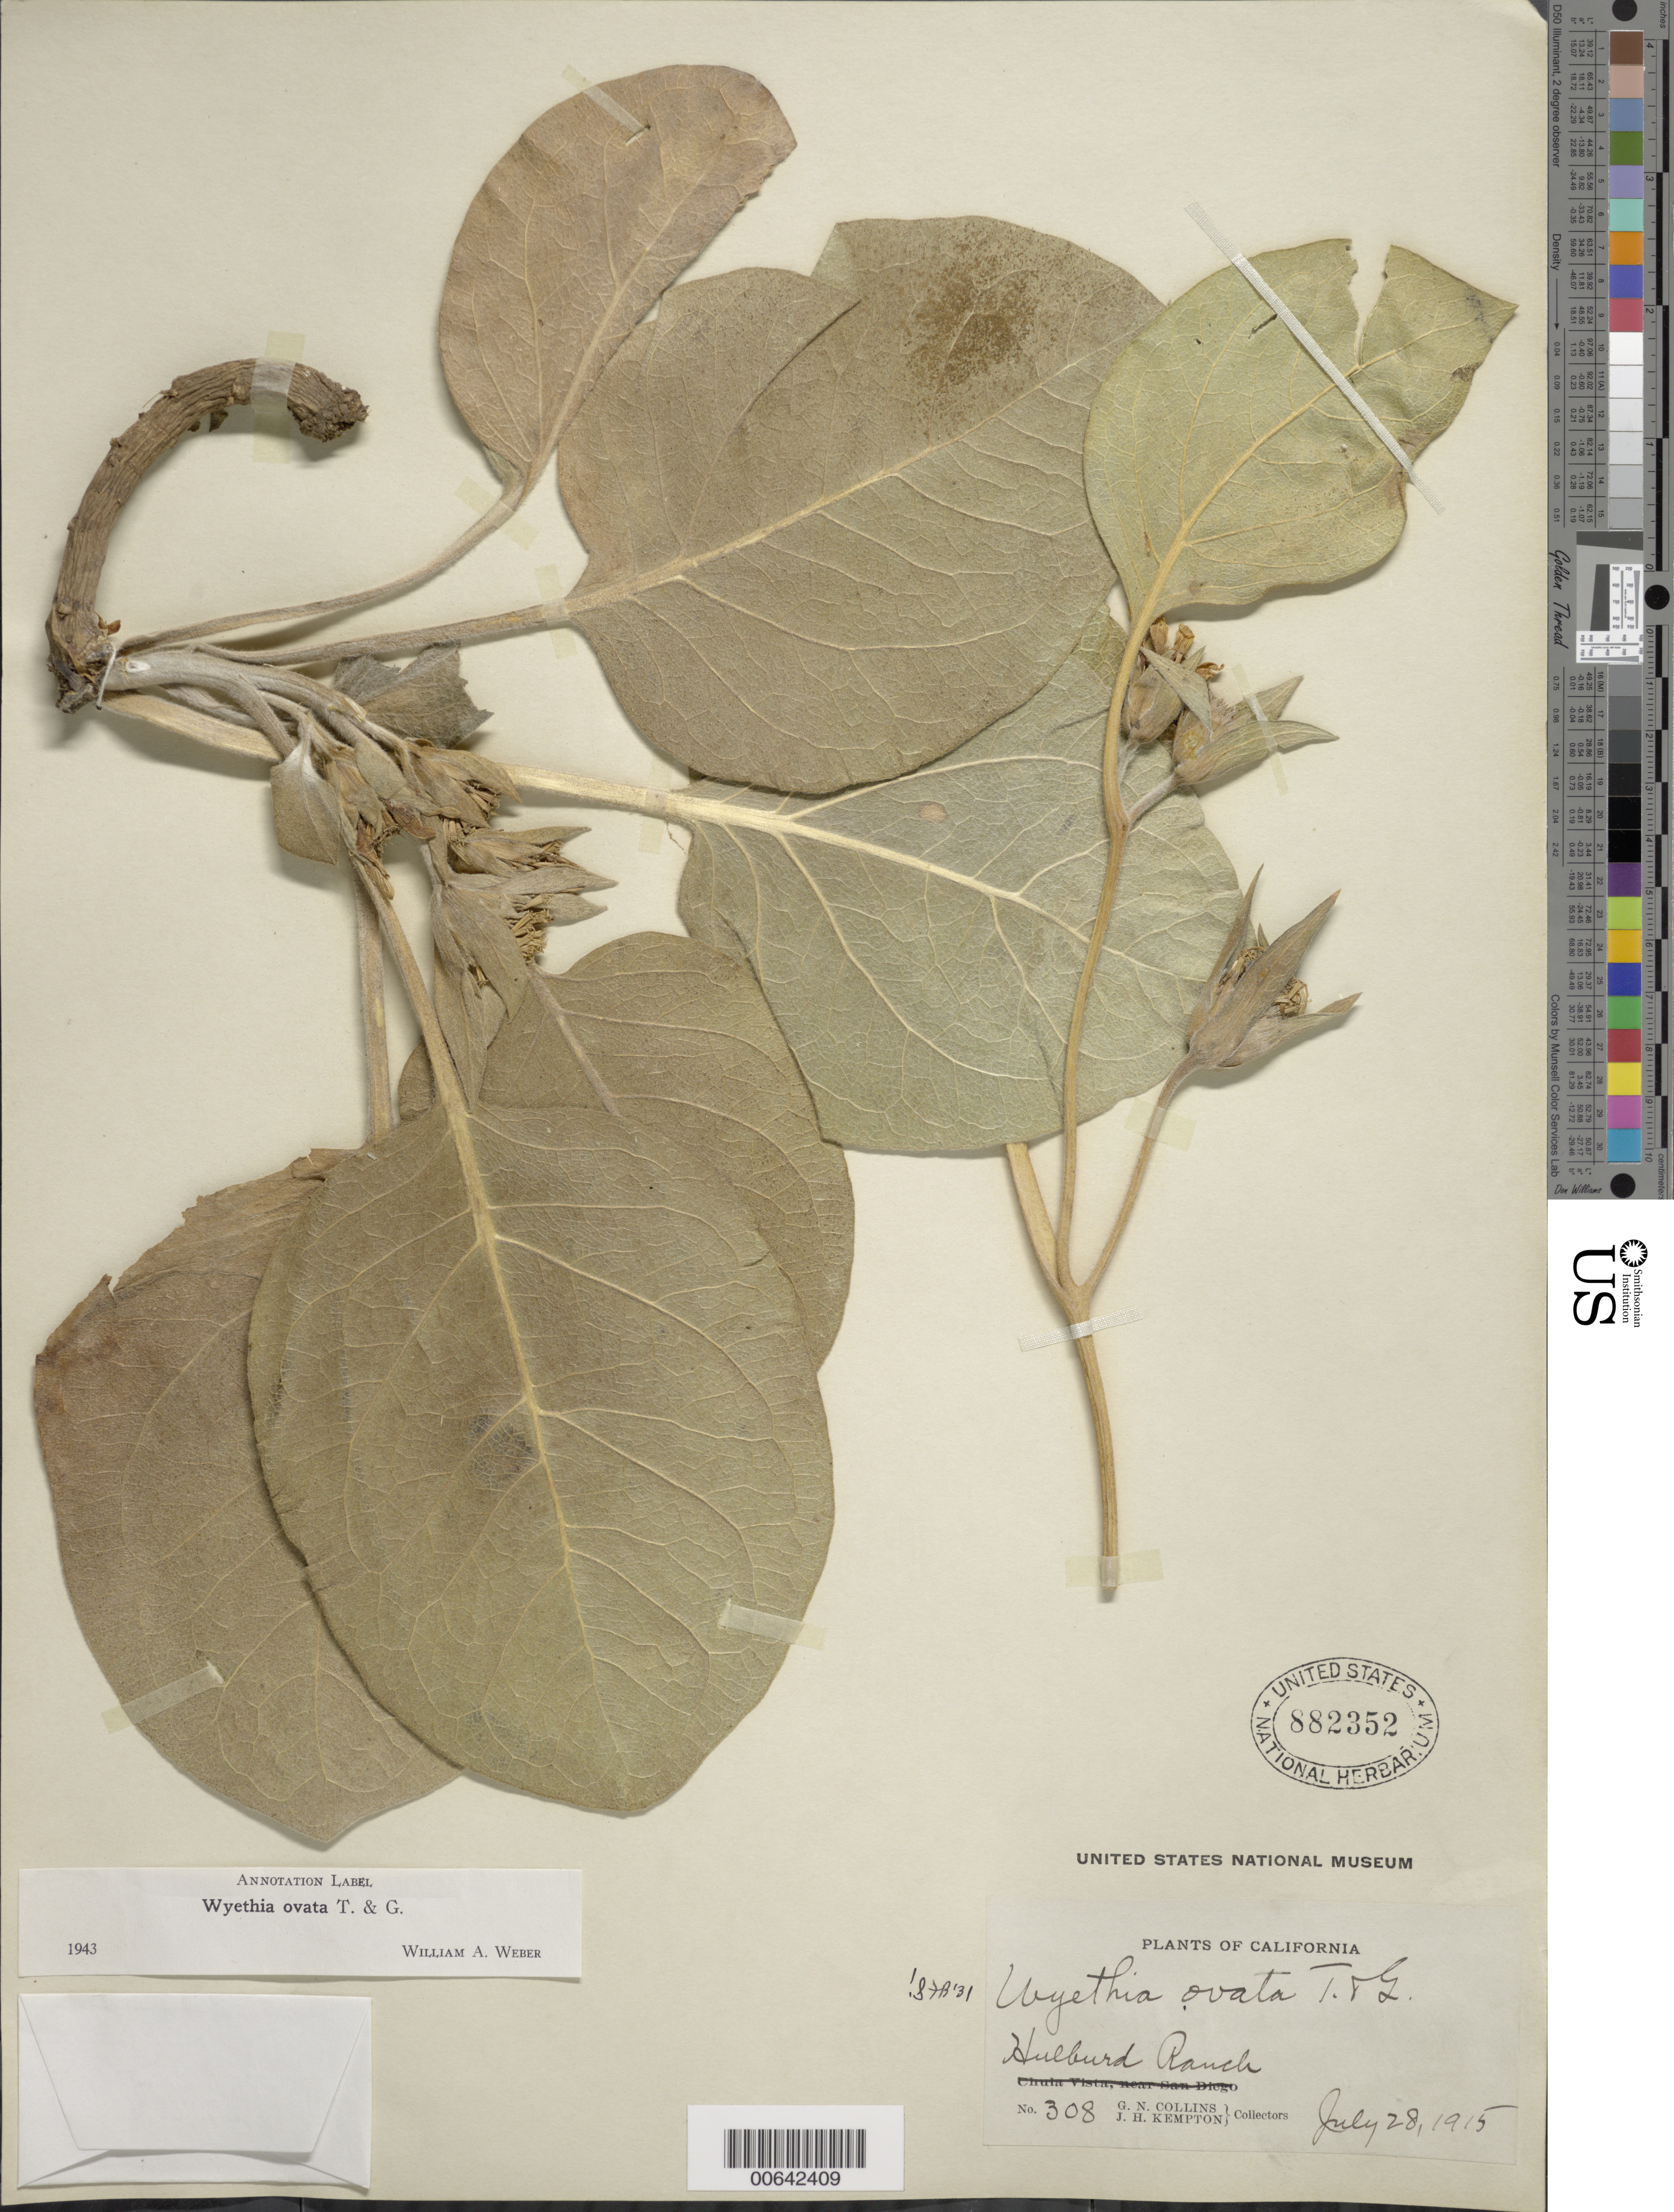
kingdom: Plantae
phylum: Tracheophyta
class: Magnoliopsida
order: Asterales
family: Asteraceae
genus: Wyethia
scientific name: Wyethia ovata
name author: Torr. & A. Gray in Emory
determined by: Weber, W. A.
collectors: G. Collins & J. H. Kempton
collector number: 308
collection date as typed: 28 Jul 1915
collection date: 1915-07-28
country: United States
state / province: California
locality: Hulburd Ranch.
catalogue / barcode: US 882352